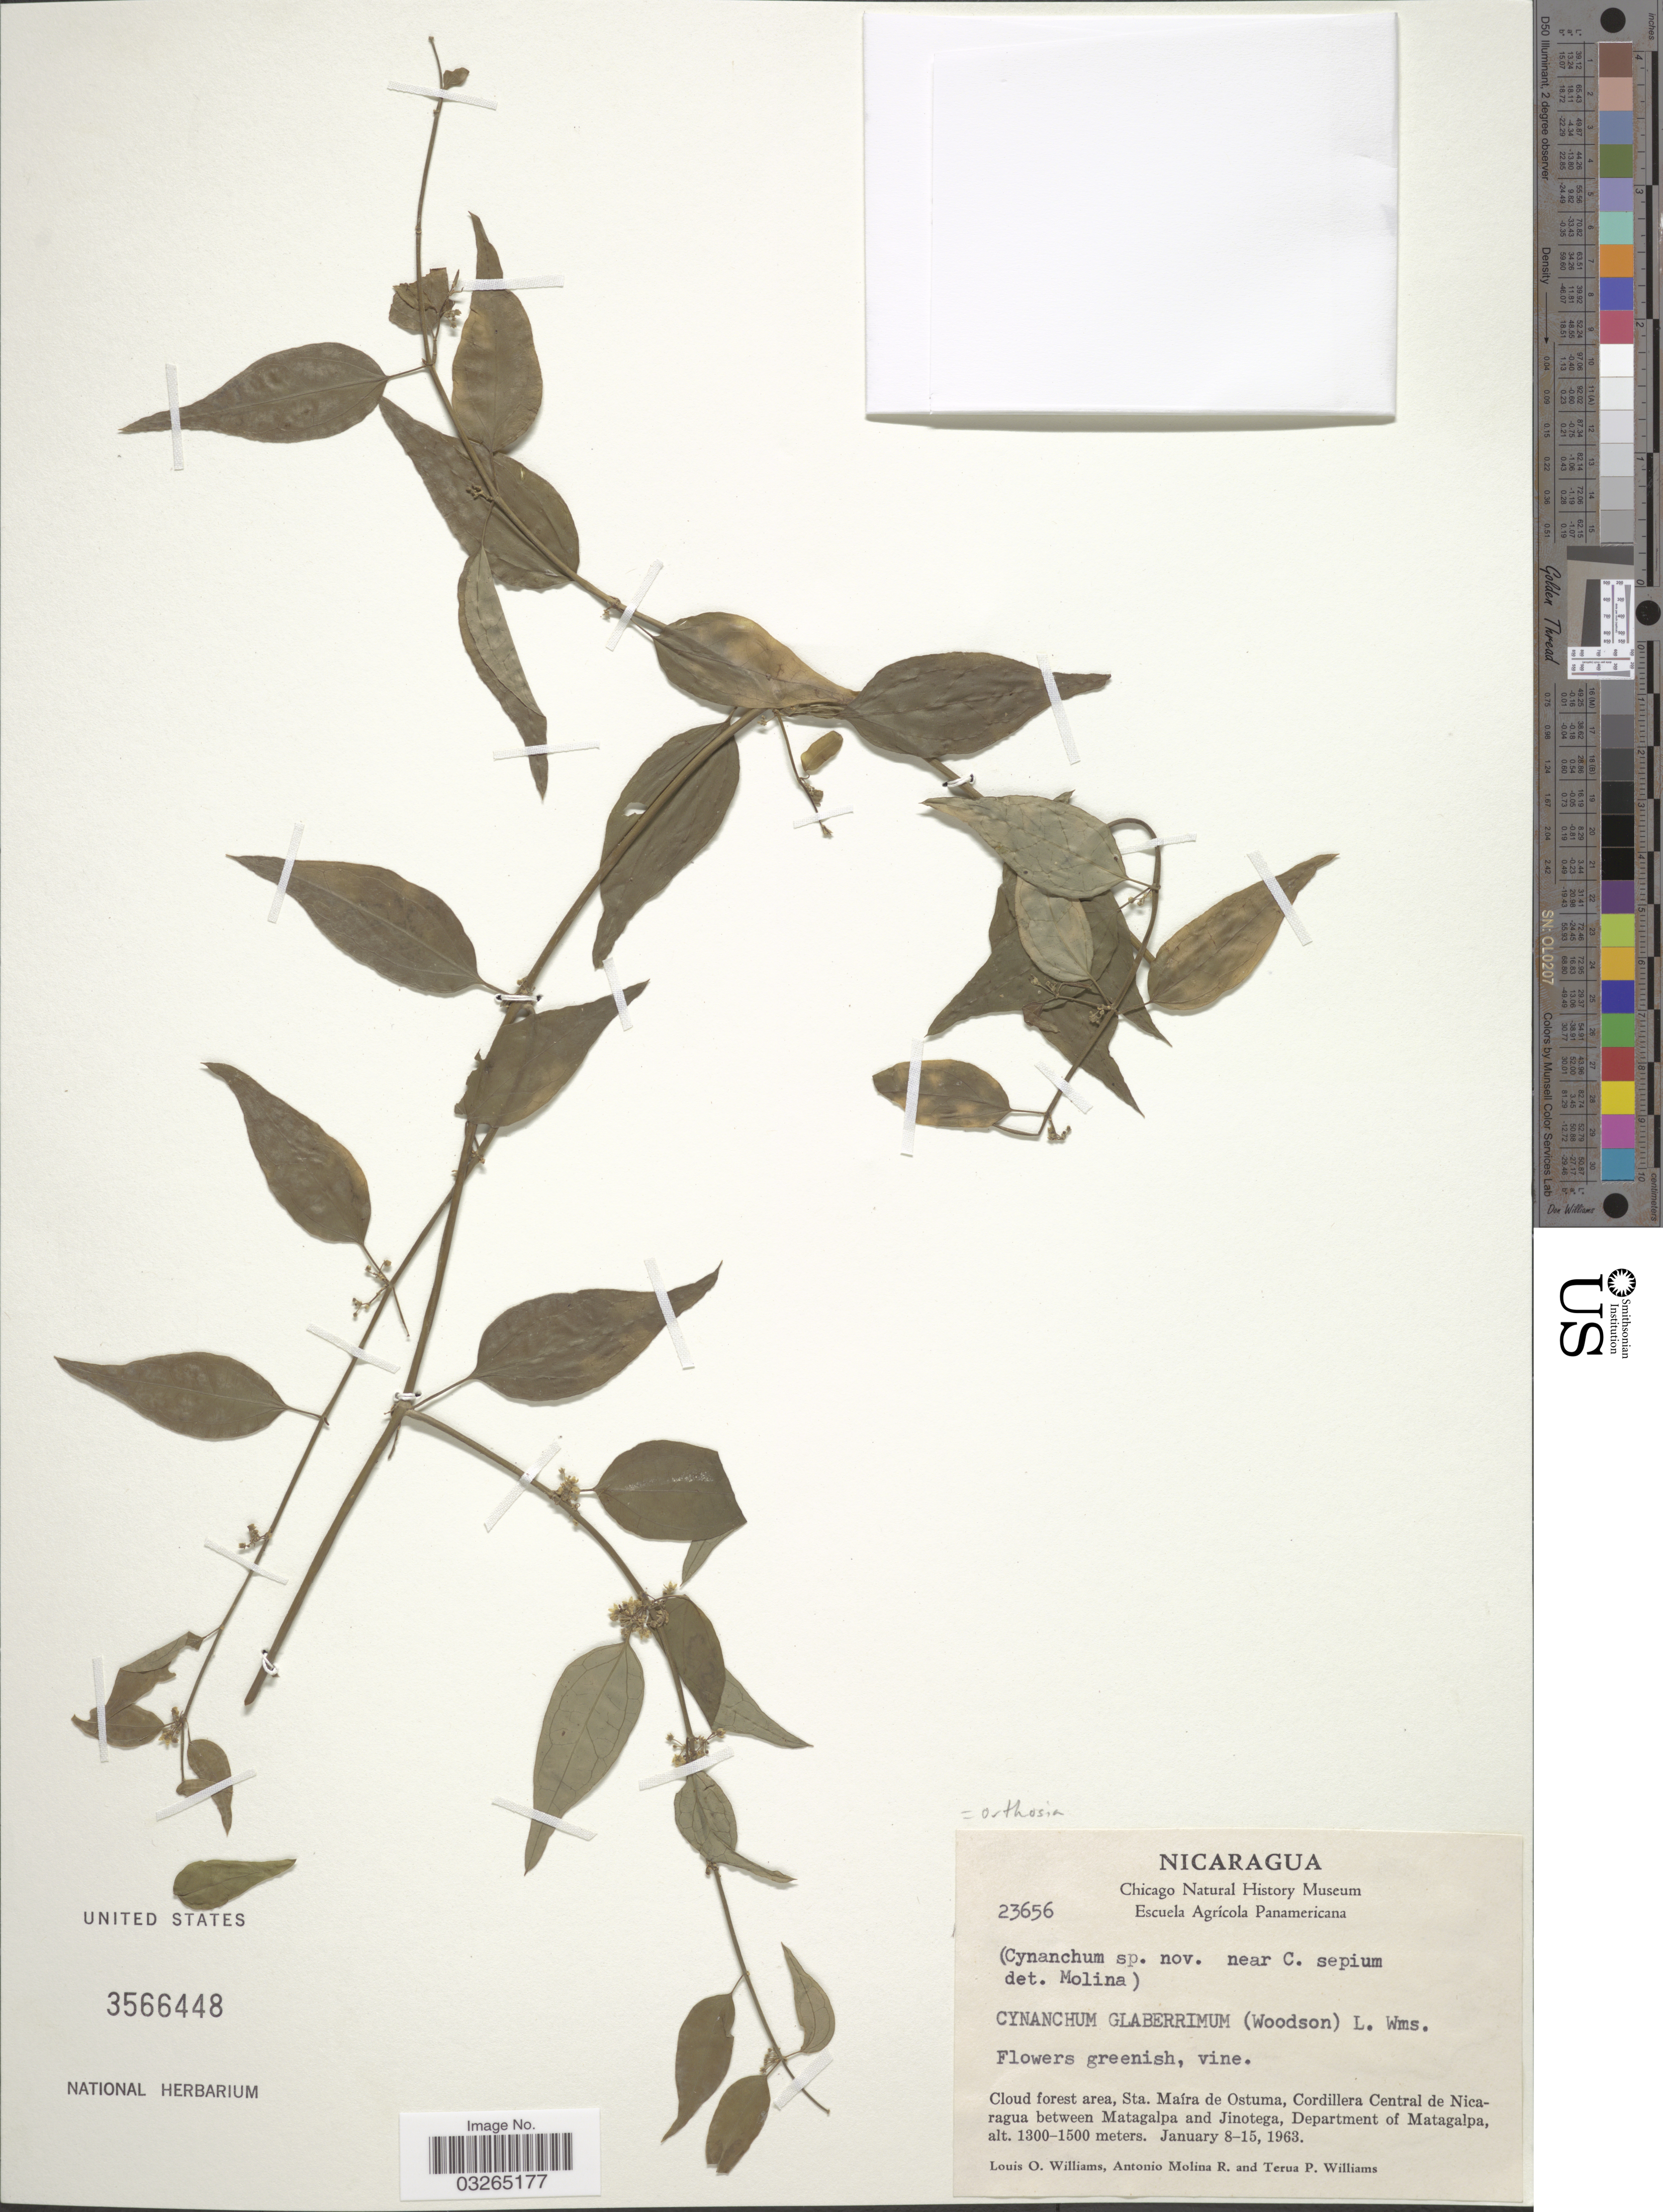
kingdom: Plantae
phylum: Tracheophyta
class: Magnoliopsida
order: Gentianales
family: Apocynaceae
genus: Orthosia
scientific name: Orthosia glaberrima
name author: (Woodson) W.D. Stevens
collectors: L. O. Williams, A. Molina R. & T. Williams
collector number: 23656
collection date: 1963-01-08/1963-01-15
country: Nicaragua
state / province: Matagalpa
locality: Cloud forest area, Sta. Maíra de Ostuma, Cordillera Central de Nicaragua between Matagalpa and Jinotega, Department of Matagalpa.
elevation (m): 1300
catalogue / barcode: US 3566448